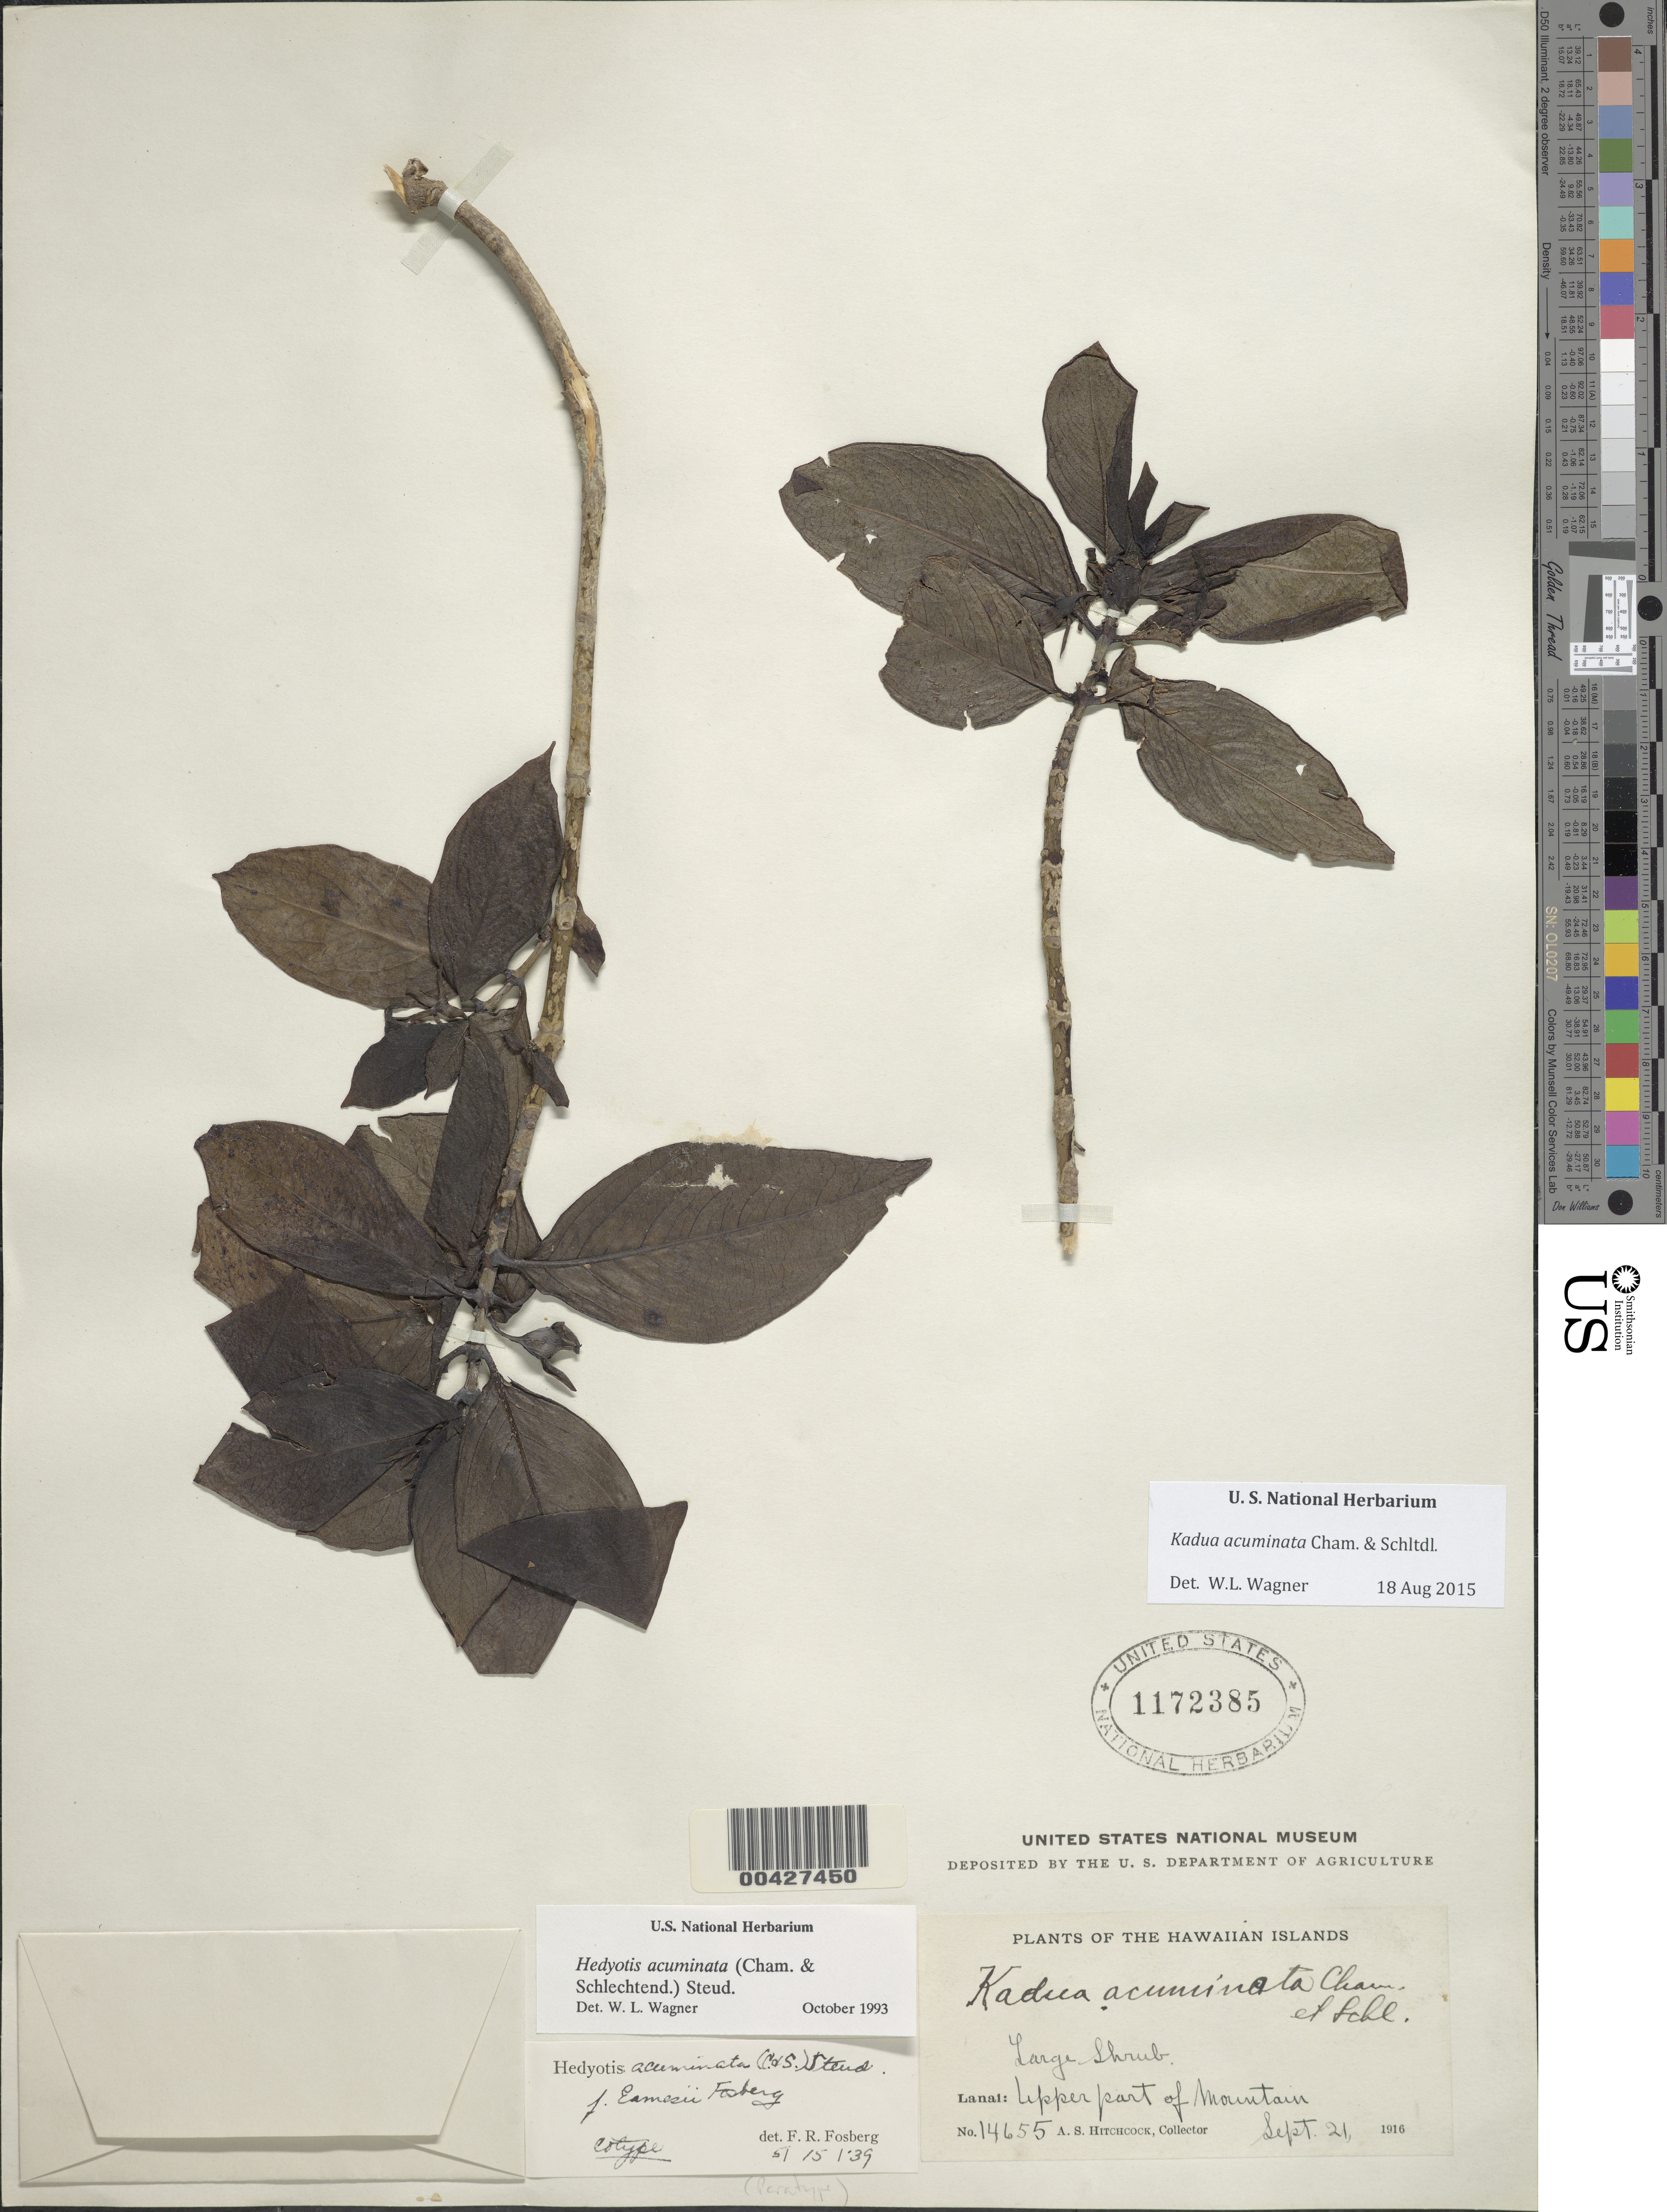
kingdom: Plantae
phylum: Tracheophyta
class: Magnoliopsida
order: Gentianales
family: Rubiaceae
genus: Kadua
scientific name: Kadua acuminata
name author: Cham. & Schltdl.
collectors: A. S. Hitchcock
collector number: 14655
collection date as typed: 21 Sep 1916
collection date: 1916-09-21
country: United States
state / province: Hawaii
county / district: Maui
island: Lana'i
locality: Upper part of mountain.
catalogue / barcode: US 1172385